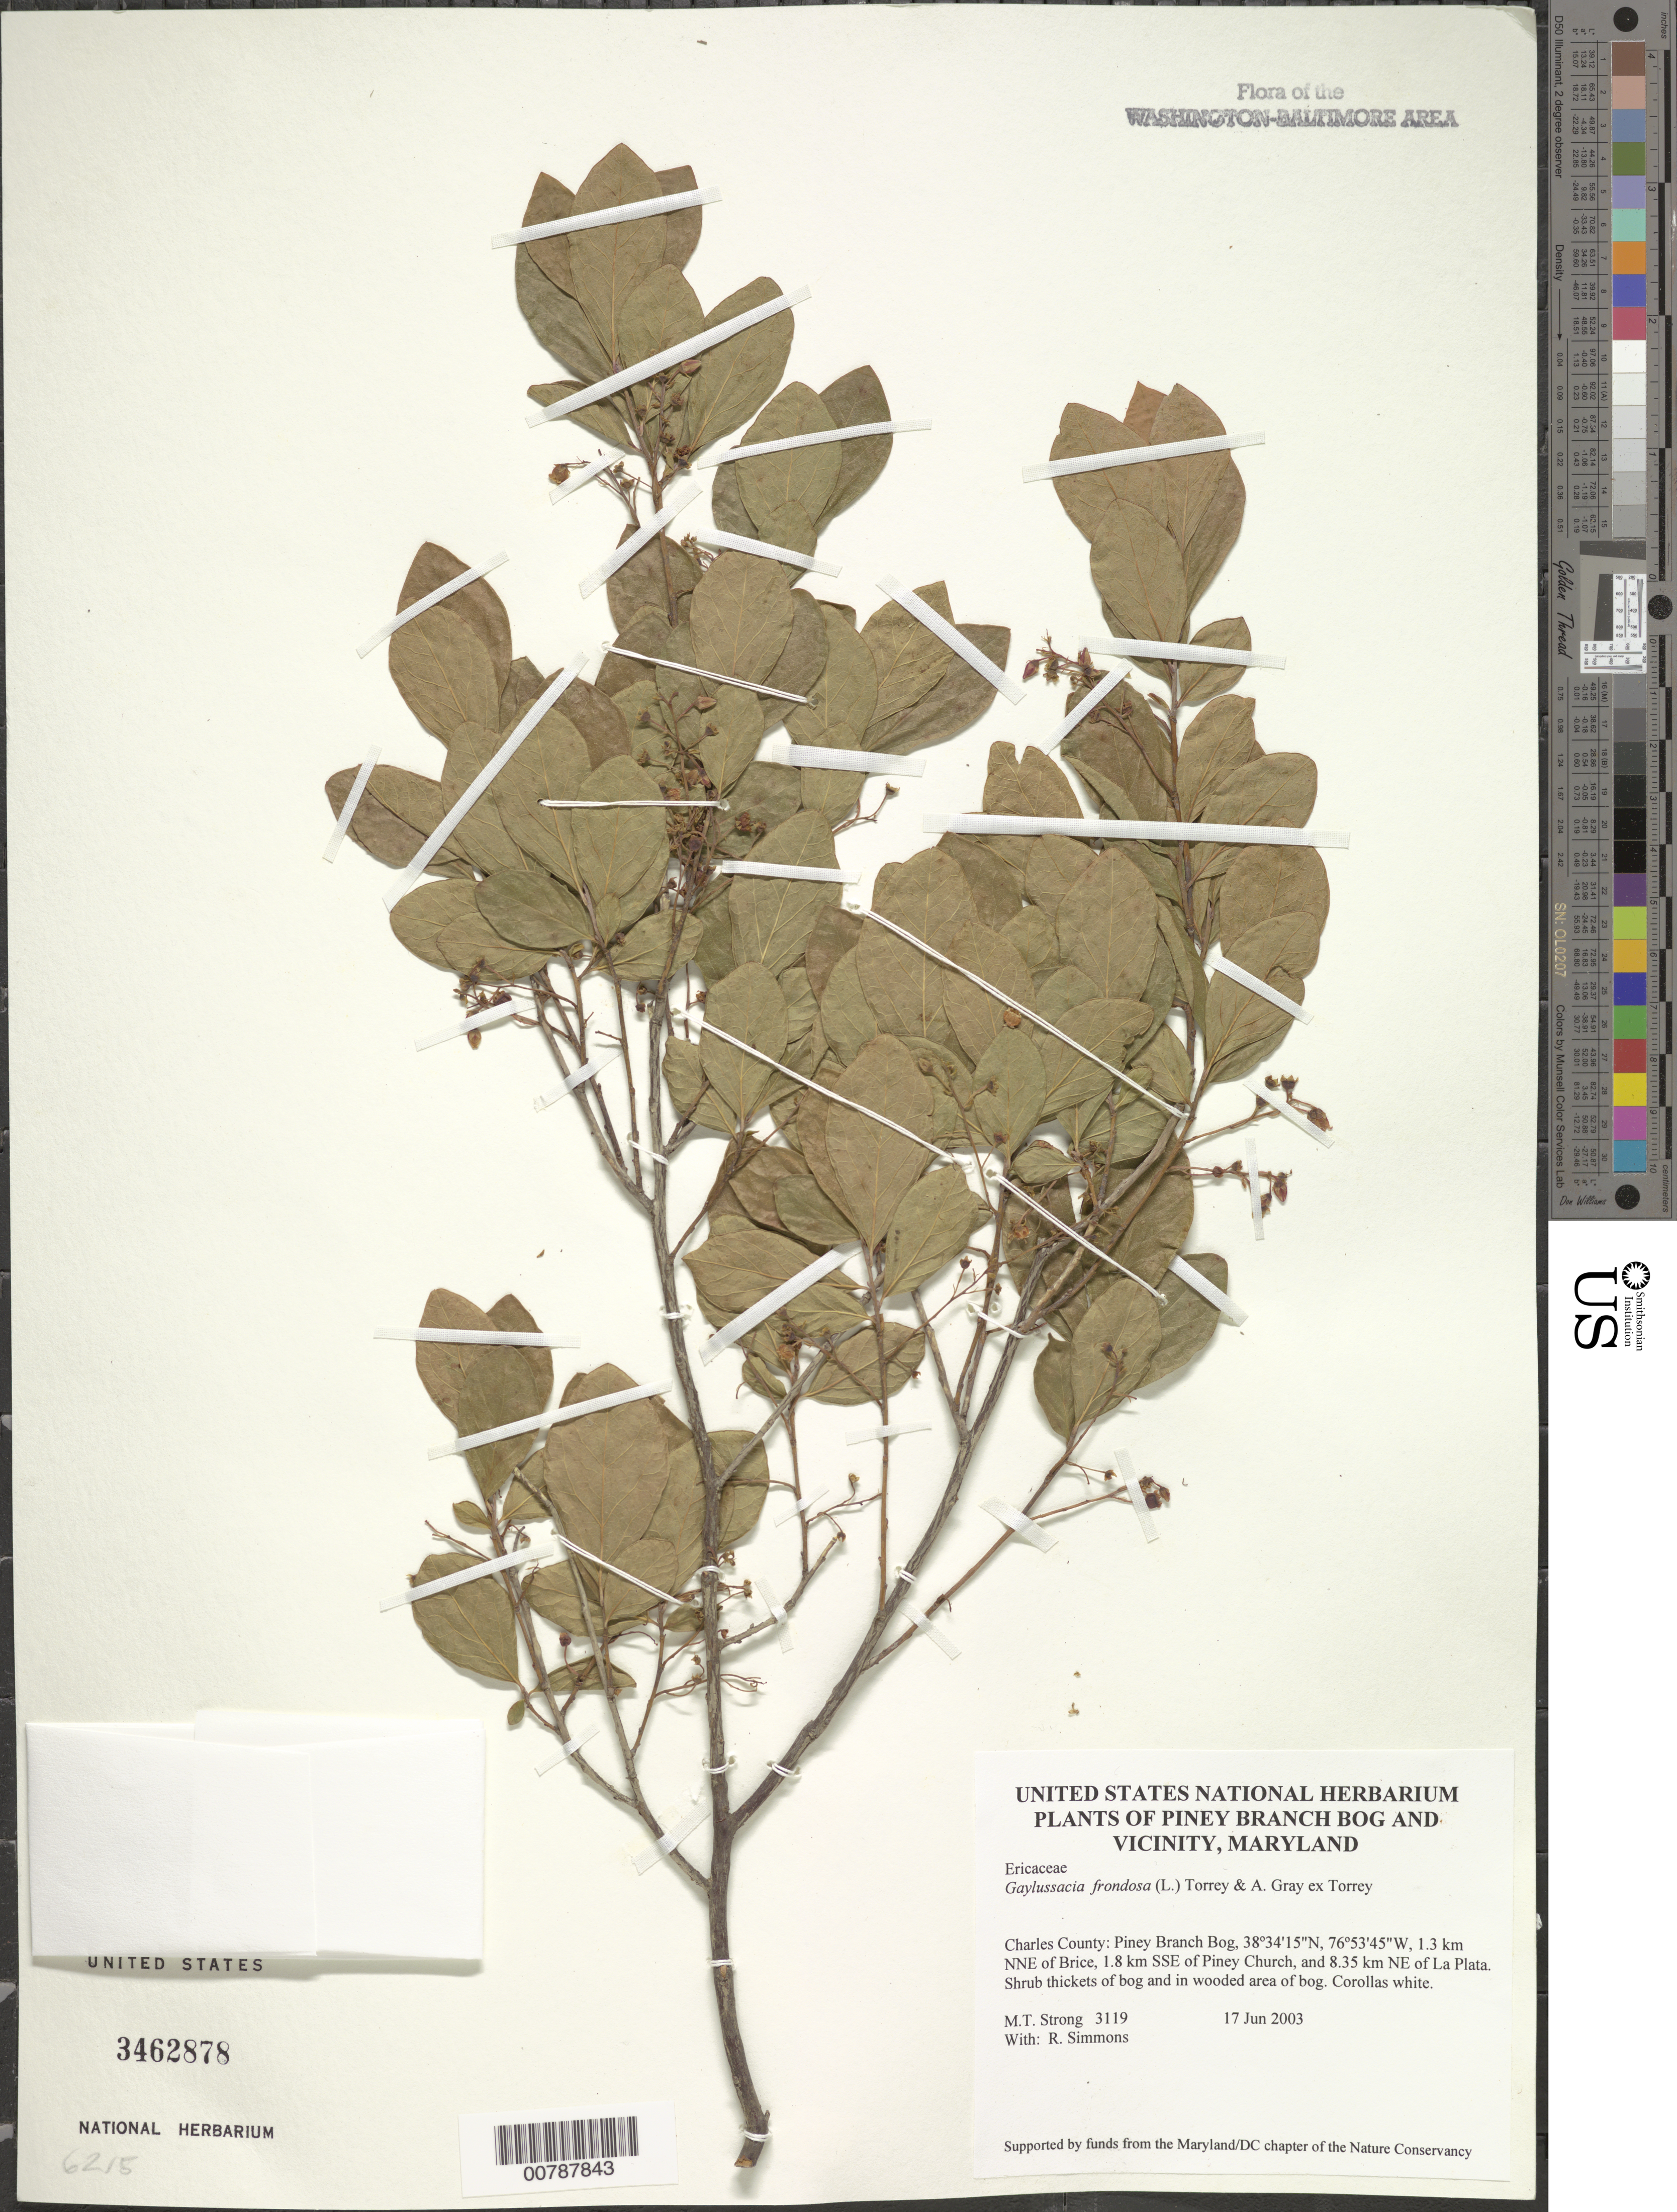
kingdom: Plantae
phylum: Tracheophyta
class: Magnoliopsida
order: Ericales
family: Ericaceae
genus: Gaylussacia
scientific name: Gaylussacia frondosa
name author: (L.) Torr. & A. Gray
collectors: M. T. Strong & R. H. Simmons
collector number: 3119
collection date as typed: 17 Jun 2003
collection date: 2003-06-17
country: United States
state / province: Maryland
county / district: Charles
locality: Piney Branch Bog, 1.3 km NNE of Brice, 1.8 km SSE of Piney Church, and 8.35 km NE of La Plata.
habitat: Shrub thickets of bog and in wooded area of bog.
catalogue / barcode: US 3462878